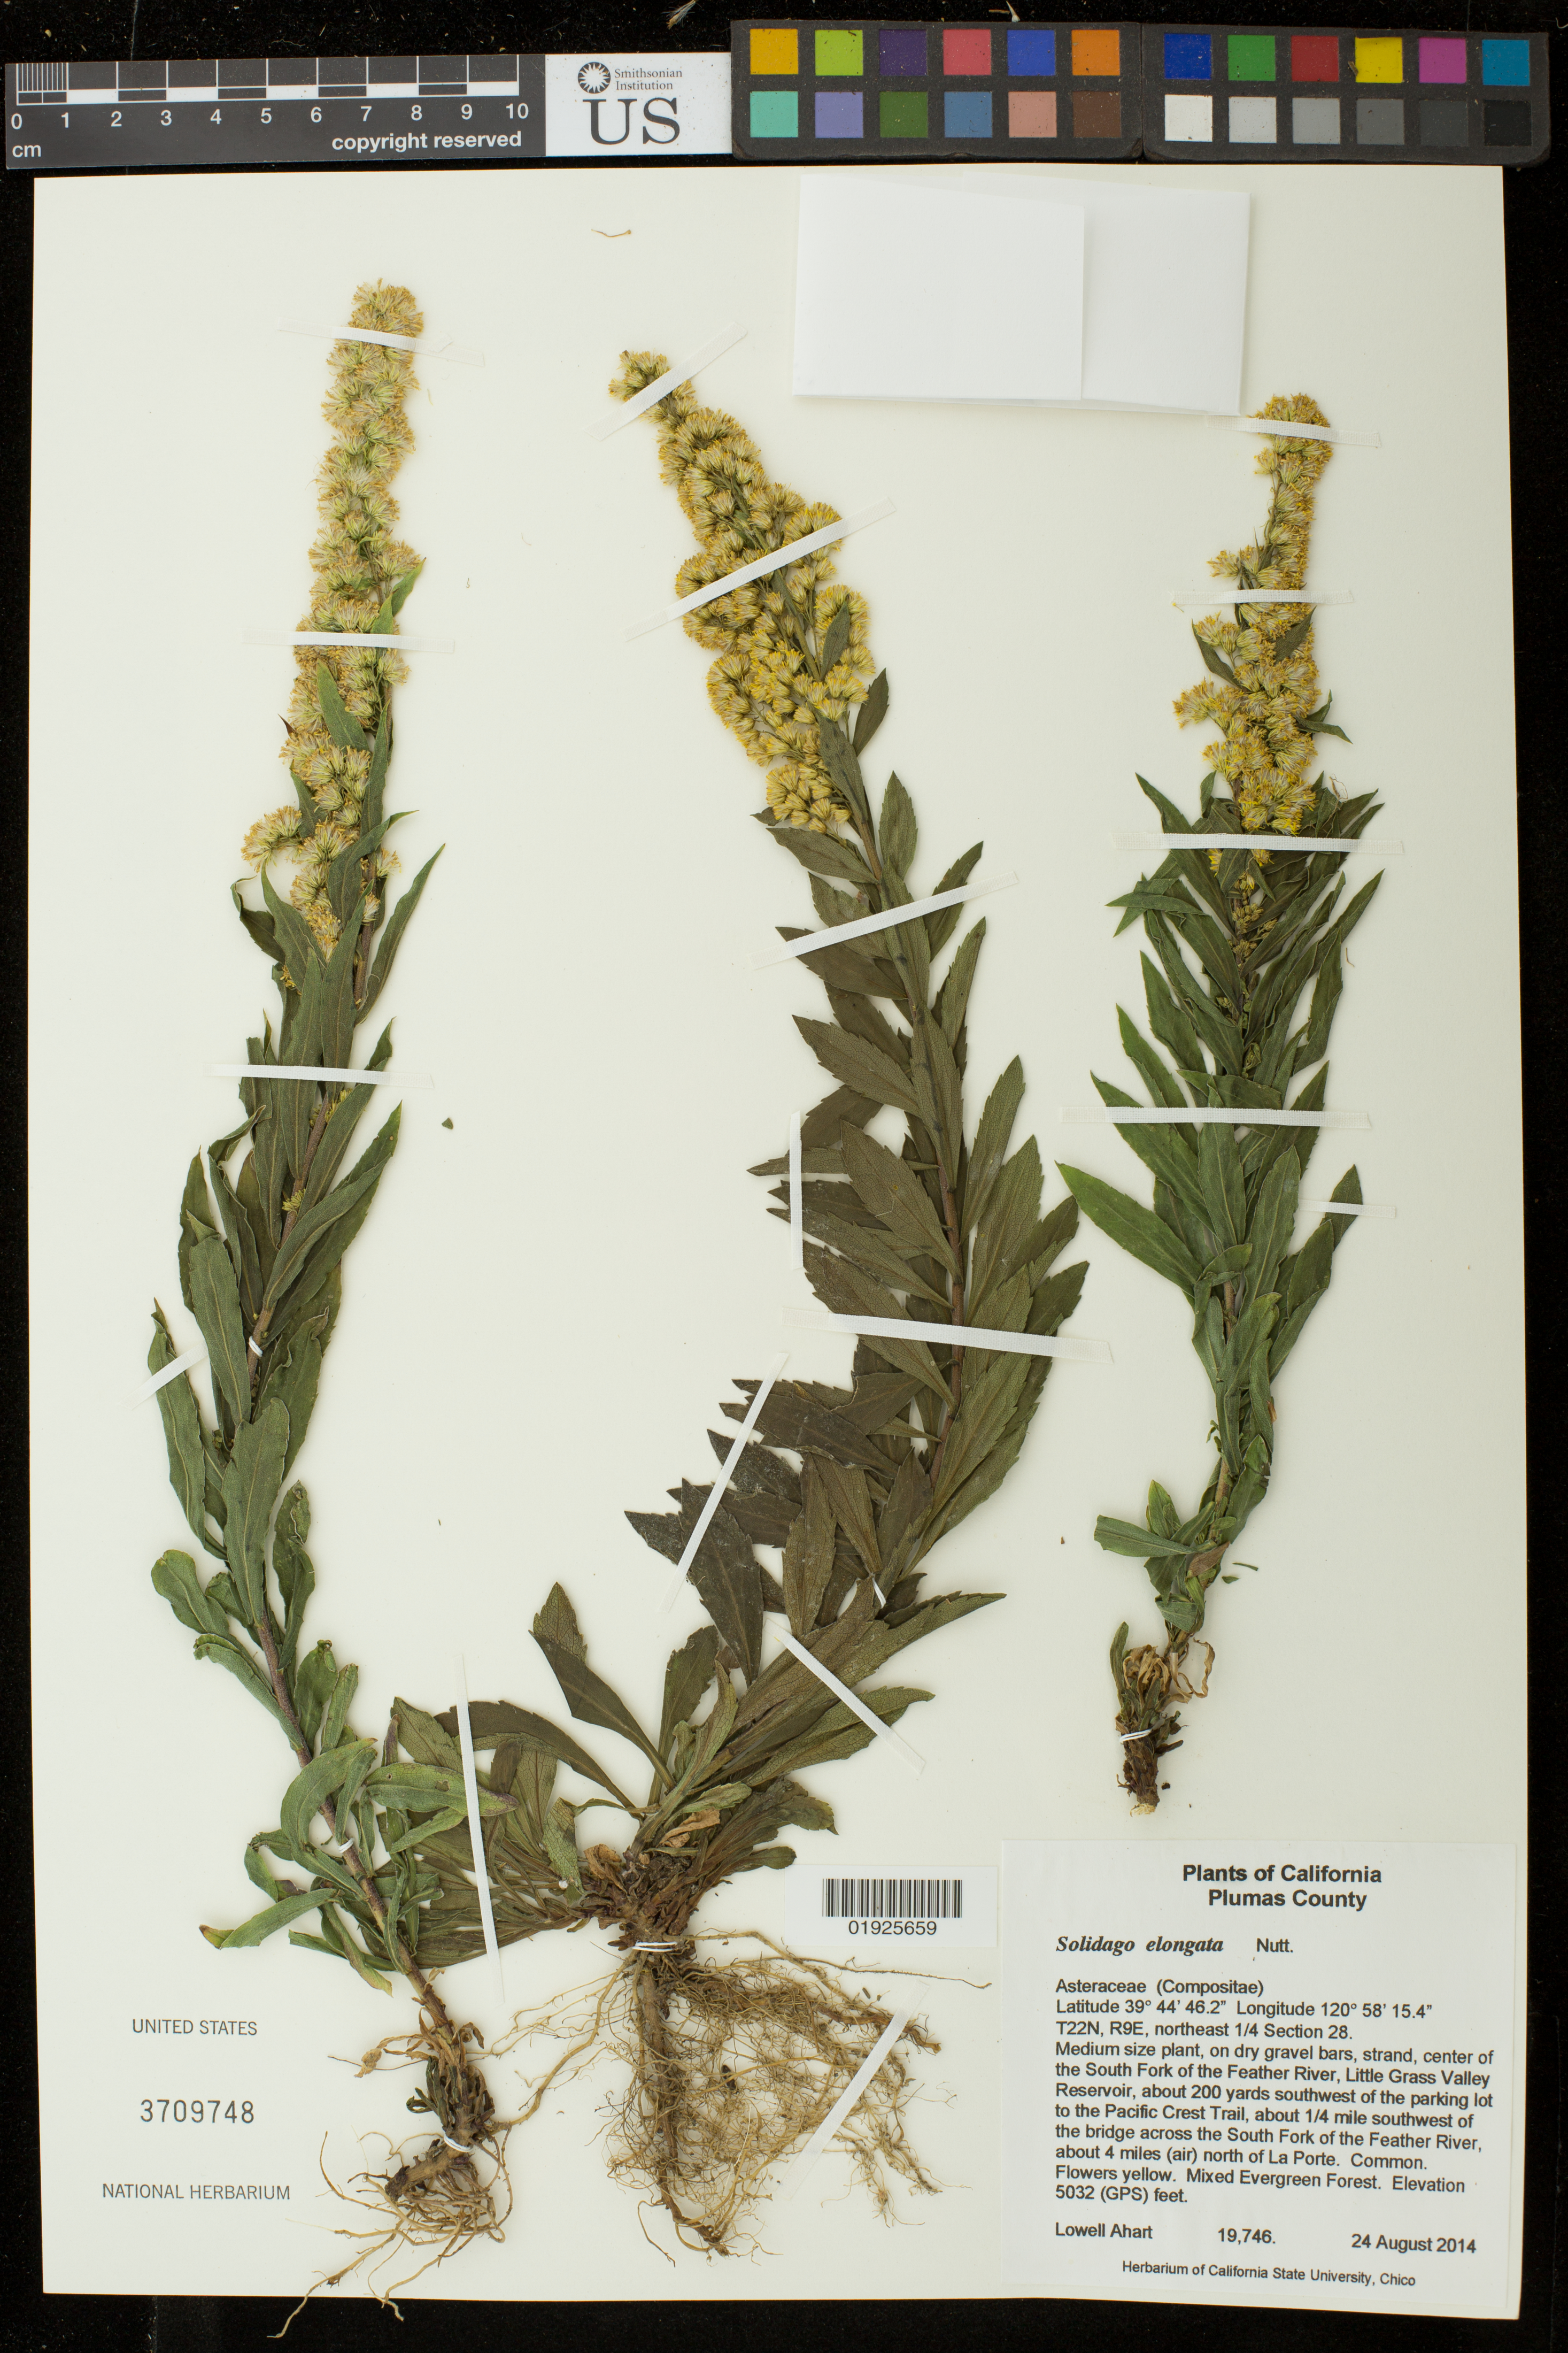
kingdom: Plantae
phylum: Tracheophyta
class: Magnoliopsida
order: Asterales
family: Asteraceae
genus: Solidago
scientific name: Solidago elongata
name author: Nutt.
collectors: L. Ahart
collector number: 19746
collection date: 2014-08-24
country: United States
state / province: California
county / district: Plumas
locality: Center of the South Fork of the Feather River, Little Grass Valley Reservoir, about 200 yards southwest of the parking lot to the Pacific Crest trail, about 1/4 mile southwest of the bridge across the South Fork of the Feather River, about 4 miles (air) north of La Porte.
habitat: On dry gravel bars. Mixed evergreen forest.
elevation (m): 1534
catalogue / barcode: US 3709748